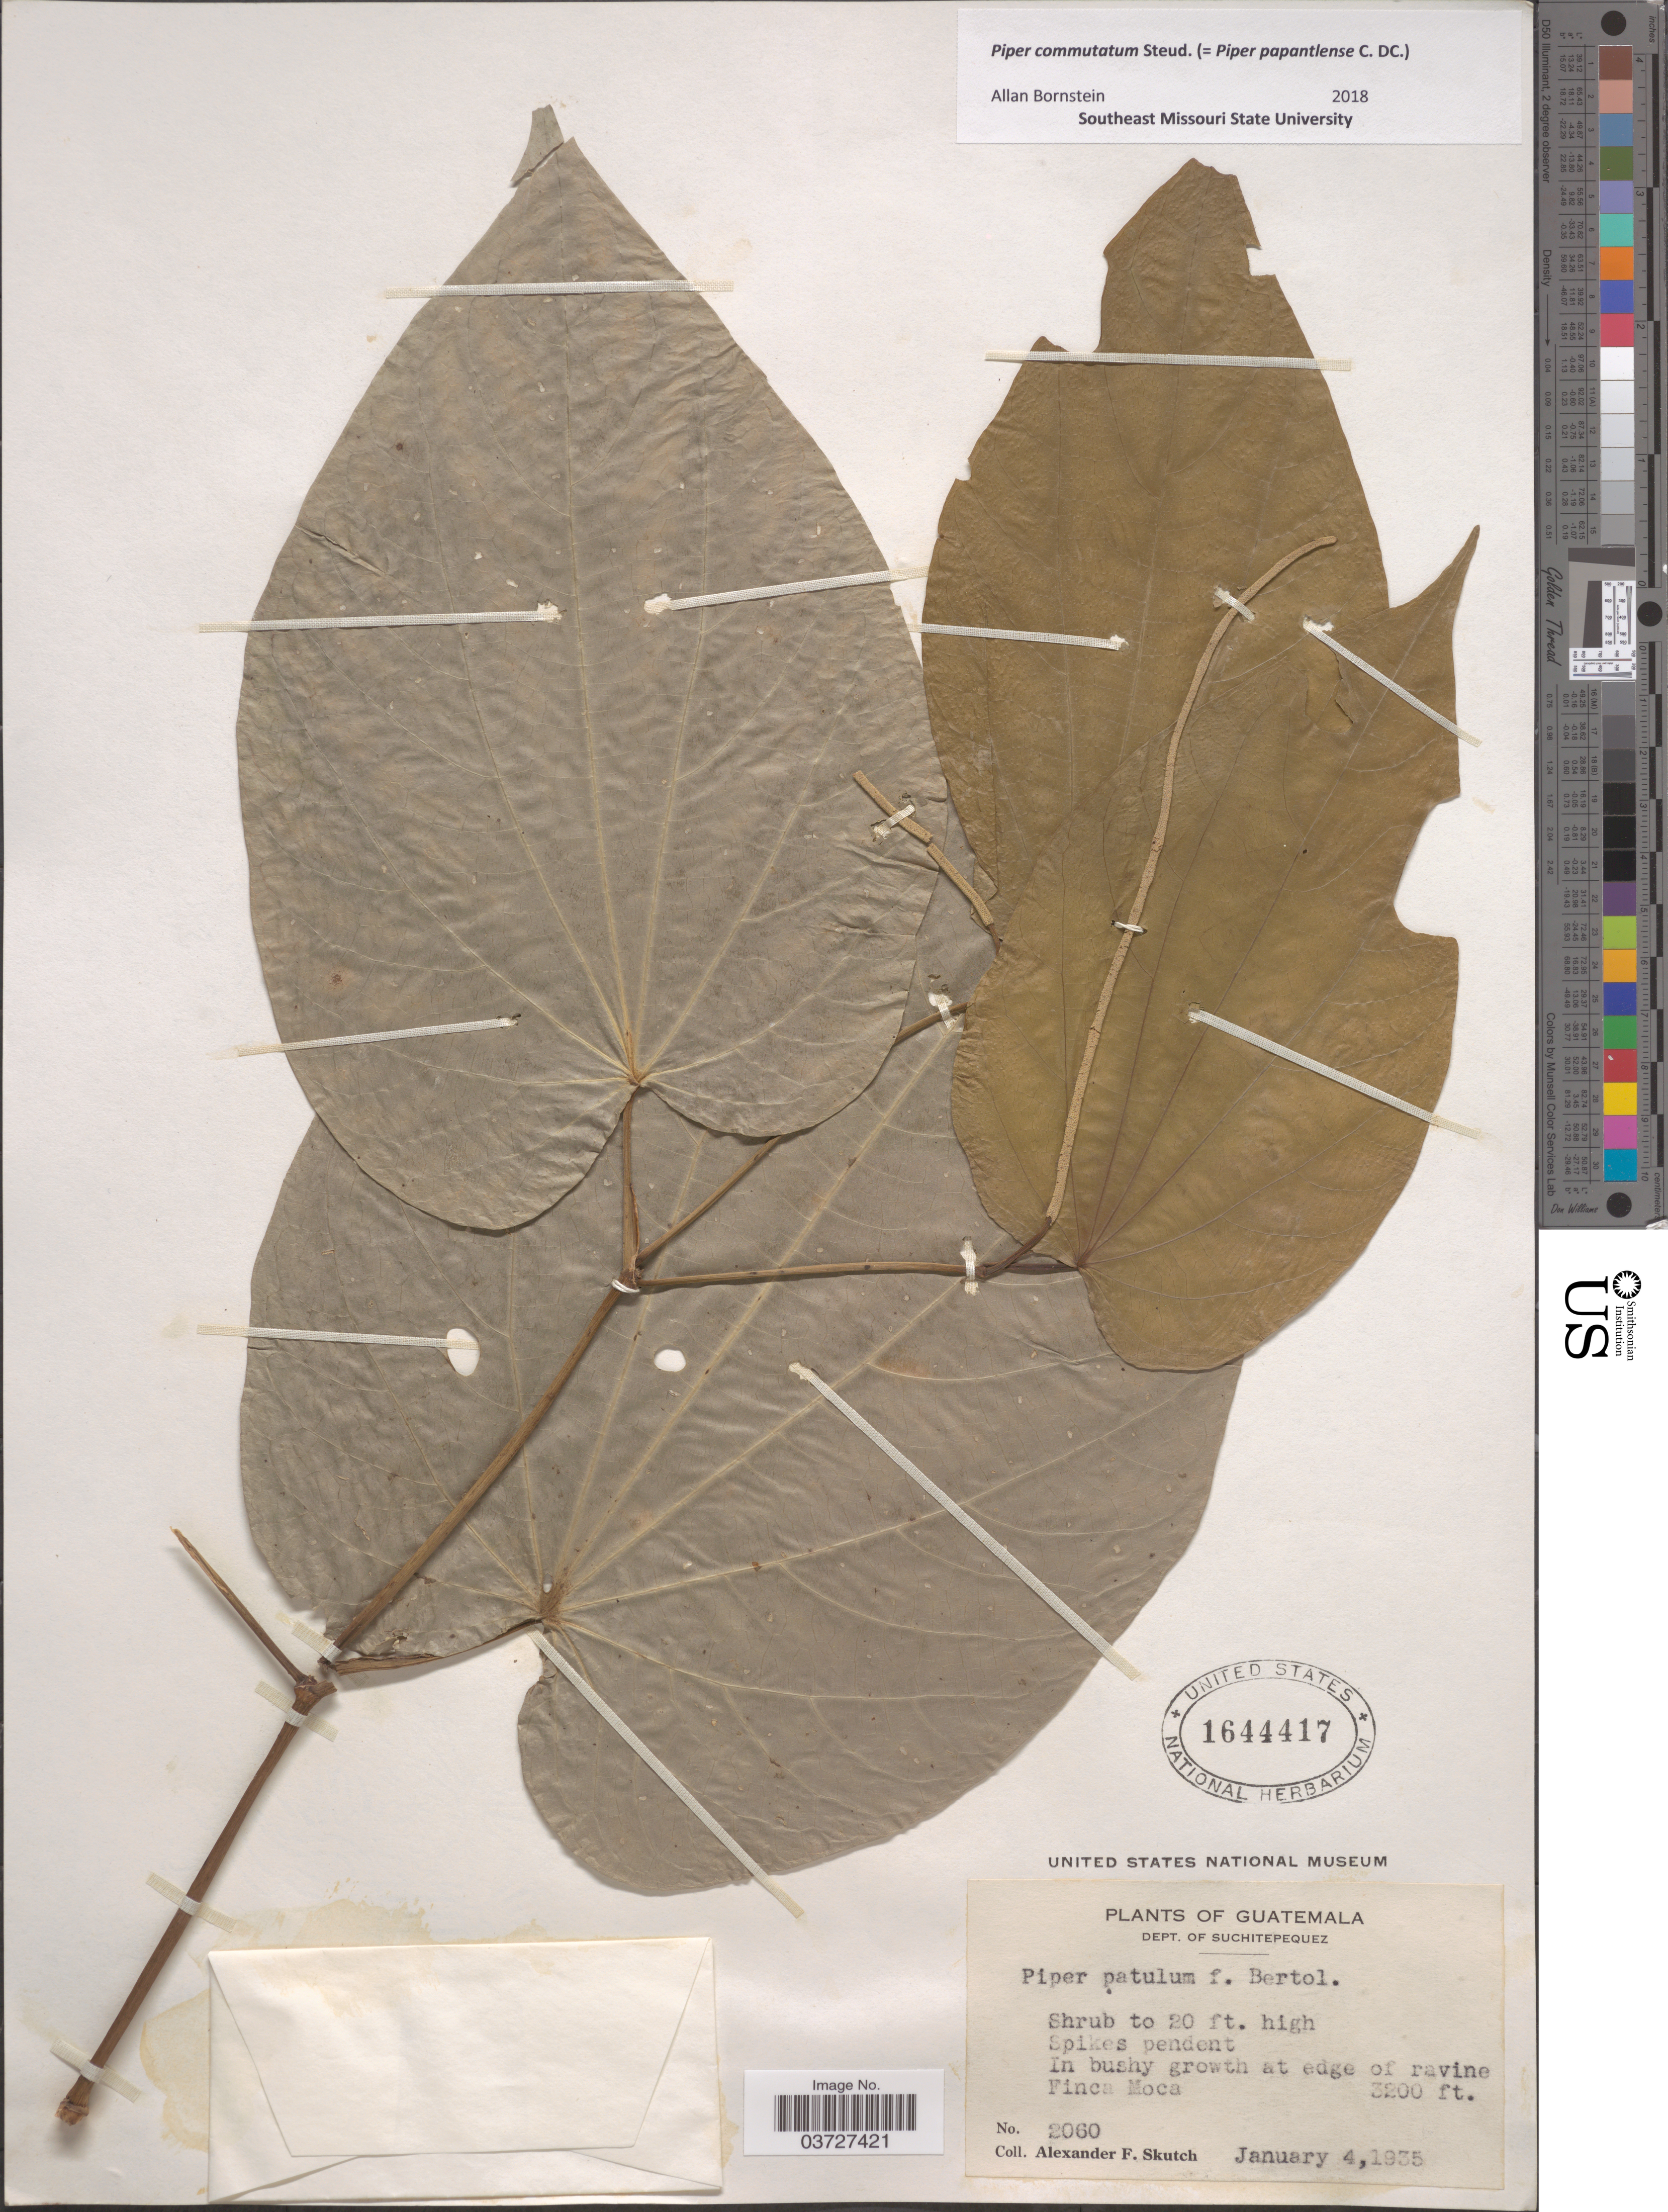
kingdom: Plantae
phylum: Tracheophyta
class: Magnoliopsida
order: Piperales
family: Piperaceae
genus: Piper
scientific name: Piper commutatum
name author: Steud.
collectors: A. F. Skutch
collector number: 2060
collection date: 1935-01-04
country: Guatemala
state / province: Suchitepequez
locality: Dept. of Suchitepequez. Finca Moca.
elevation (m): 975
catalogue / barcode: US 1644417